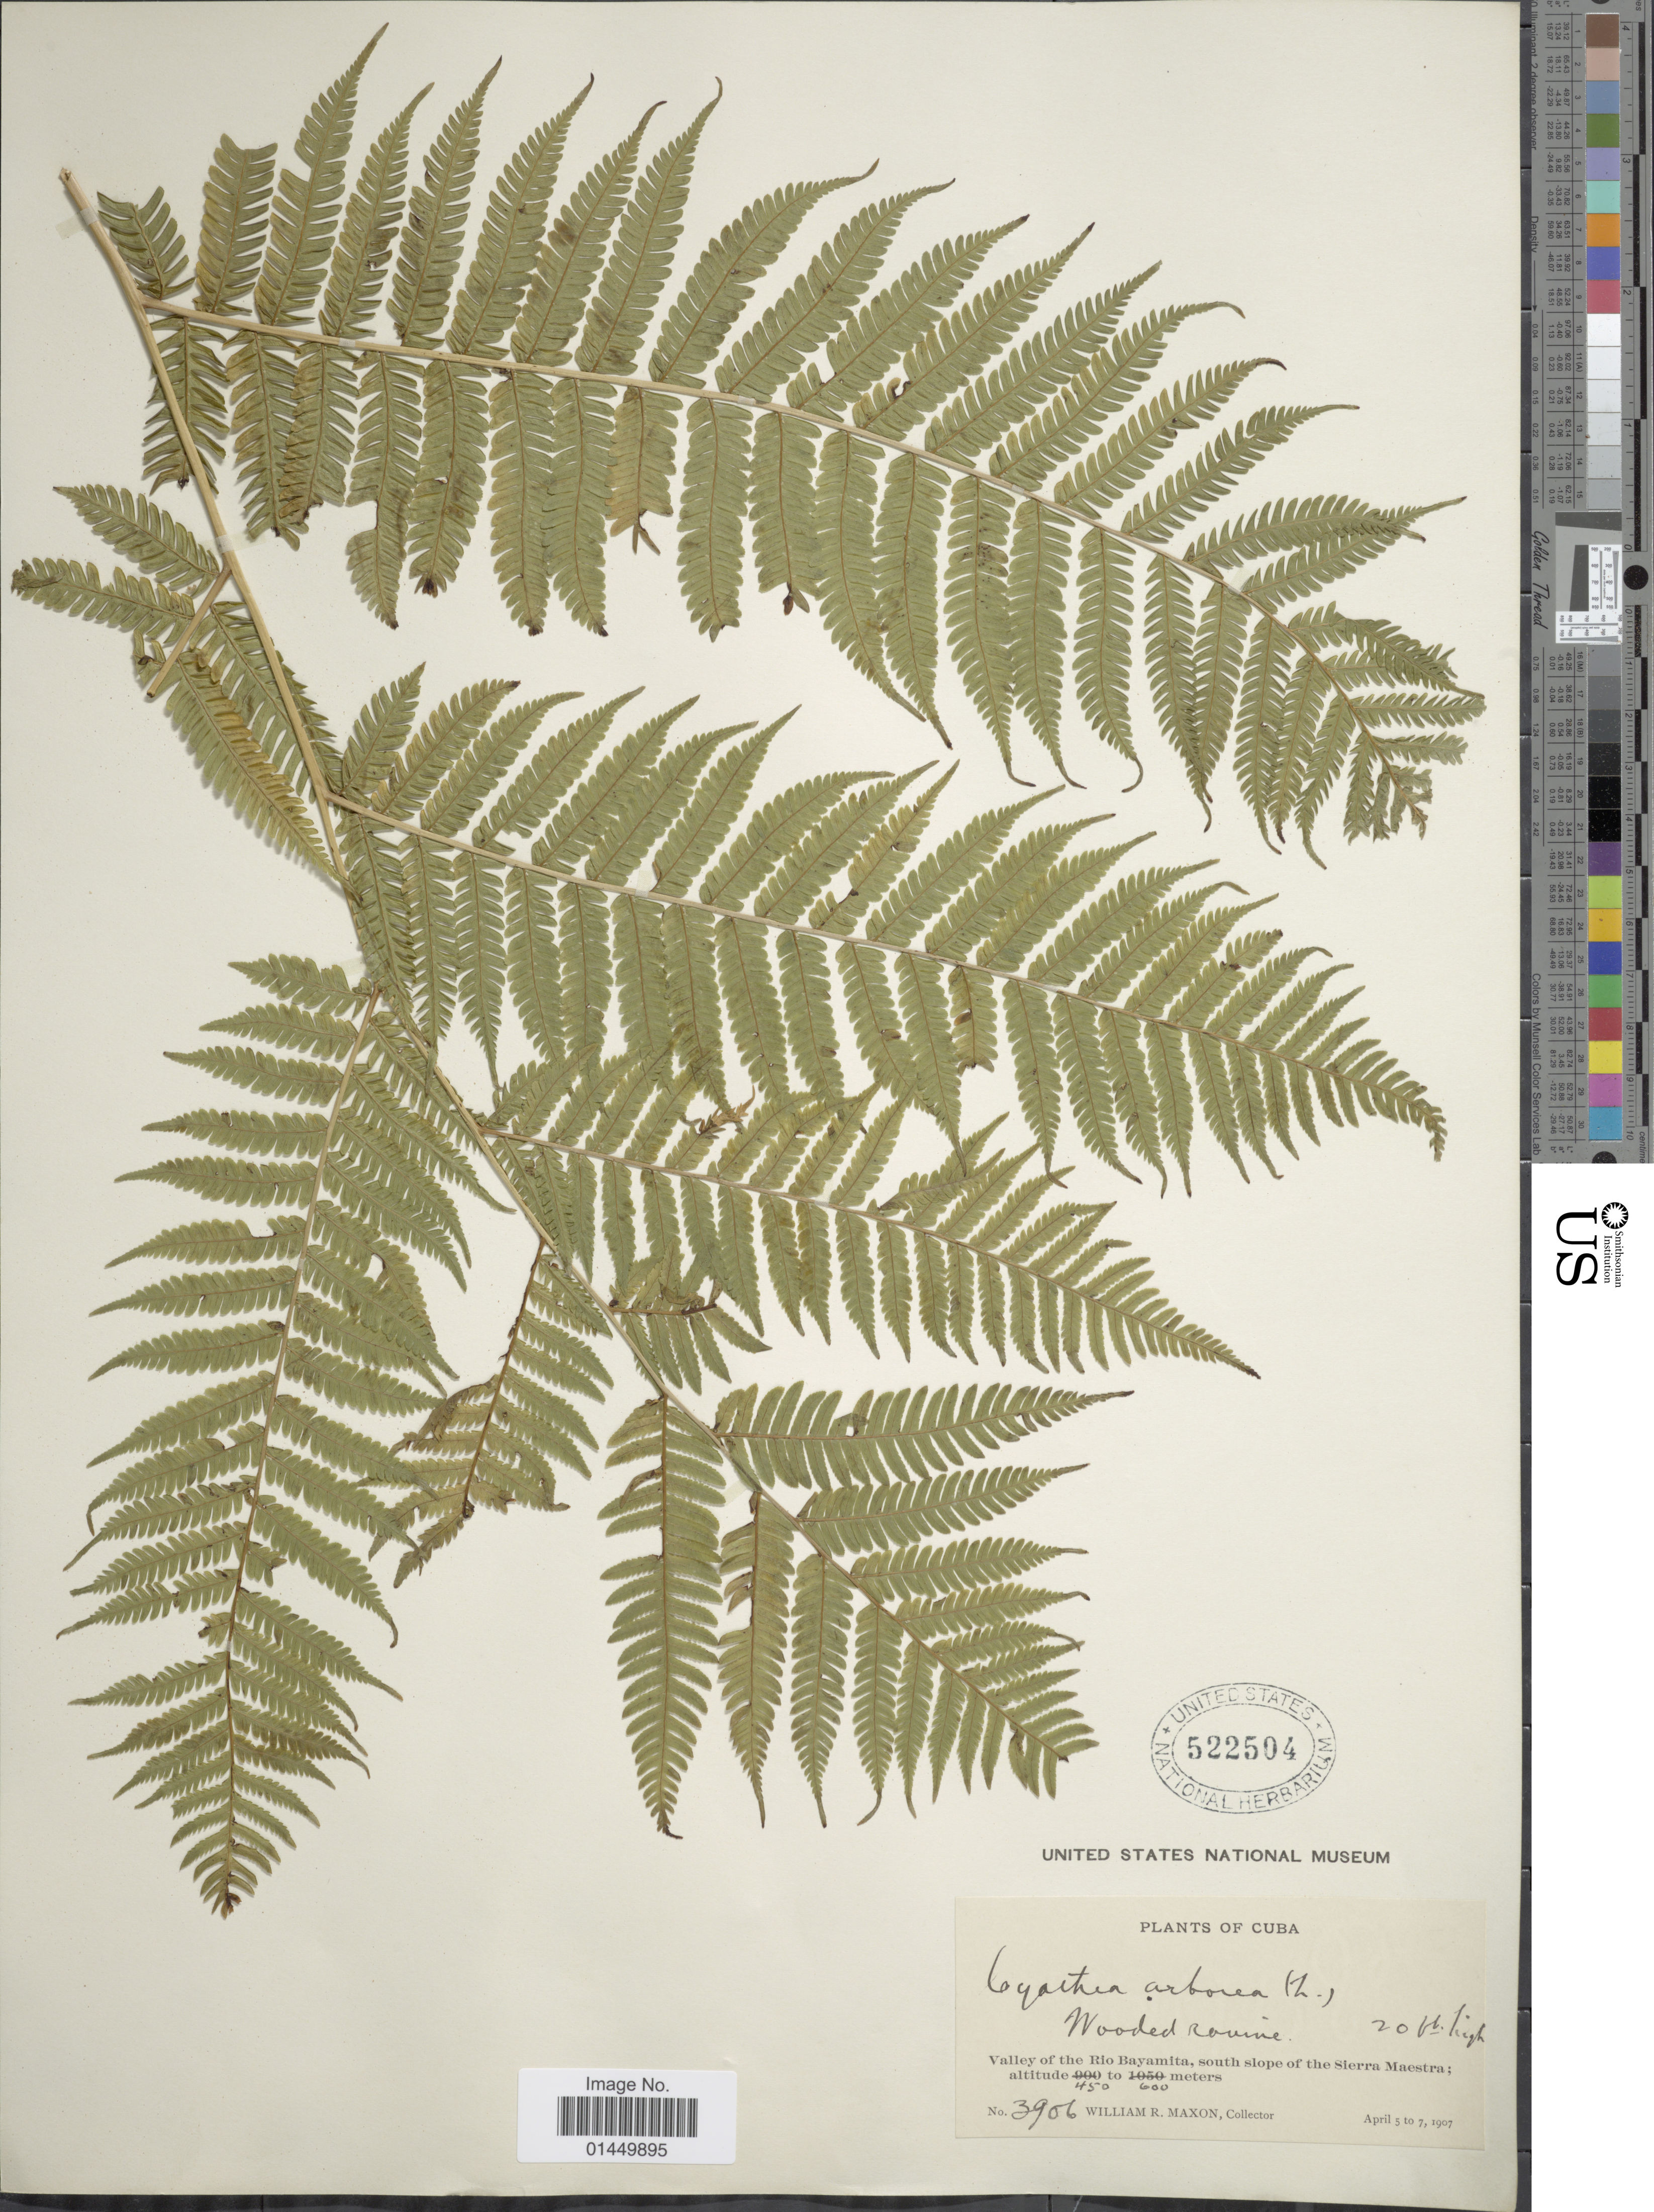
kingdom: Plantae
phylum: Tracheophyta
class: Polypodiopsida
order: Cyatheales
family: Cyatheaceae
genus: Cyathea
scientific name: Cyathea arborea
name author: (L.) Sm.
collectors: W. R. Maxon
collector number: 3906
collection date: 1907-04-05/1907-04-07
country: Cuba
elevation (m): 450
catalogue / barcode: US 522504